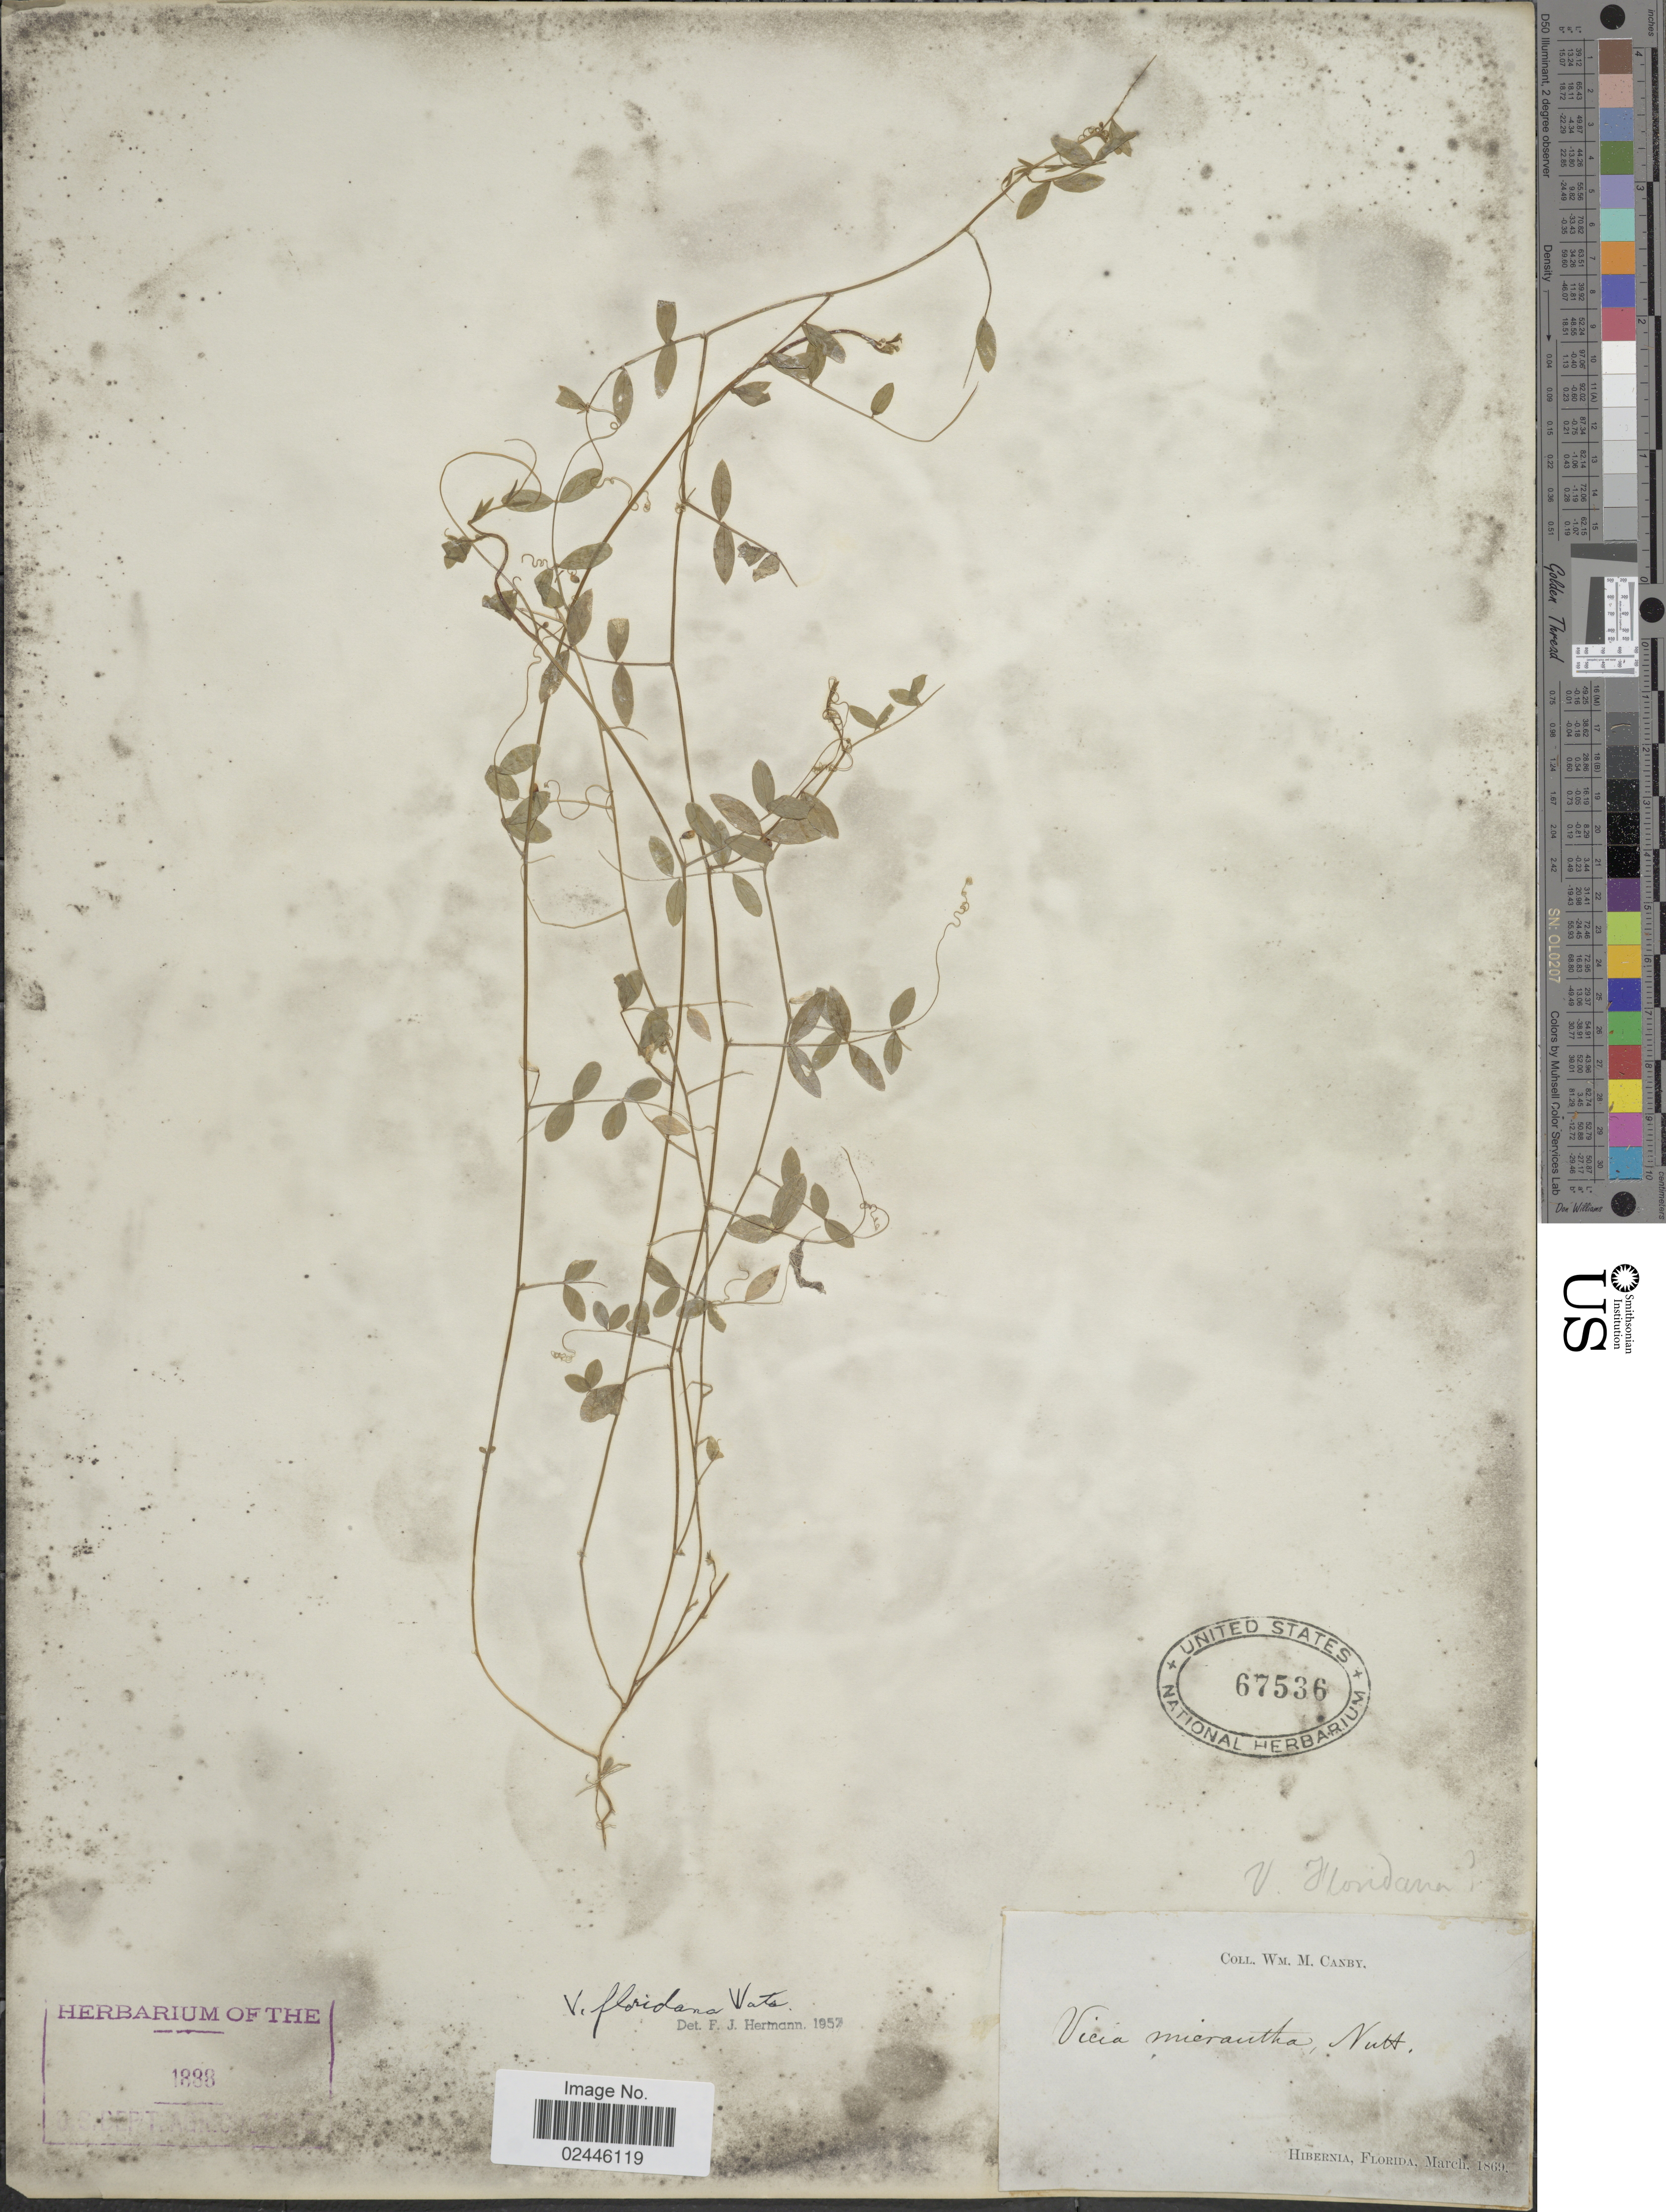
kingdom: Plantae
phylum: Tracheophyta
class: Magnoliopsida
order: Fabales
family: Fabaceae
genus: Vicia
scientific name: Vicia floridana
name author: S. Watson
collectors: W. M. Canby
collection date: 1869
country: United States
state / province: Florida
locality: Hibernia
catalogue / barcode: US 67536